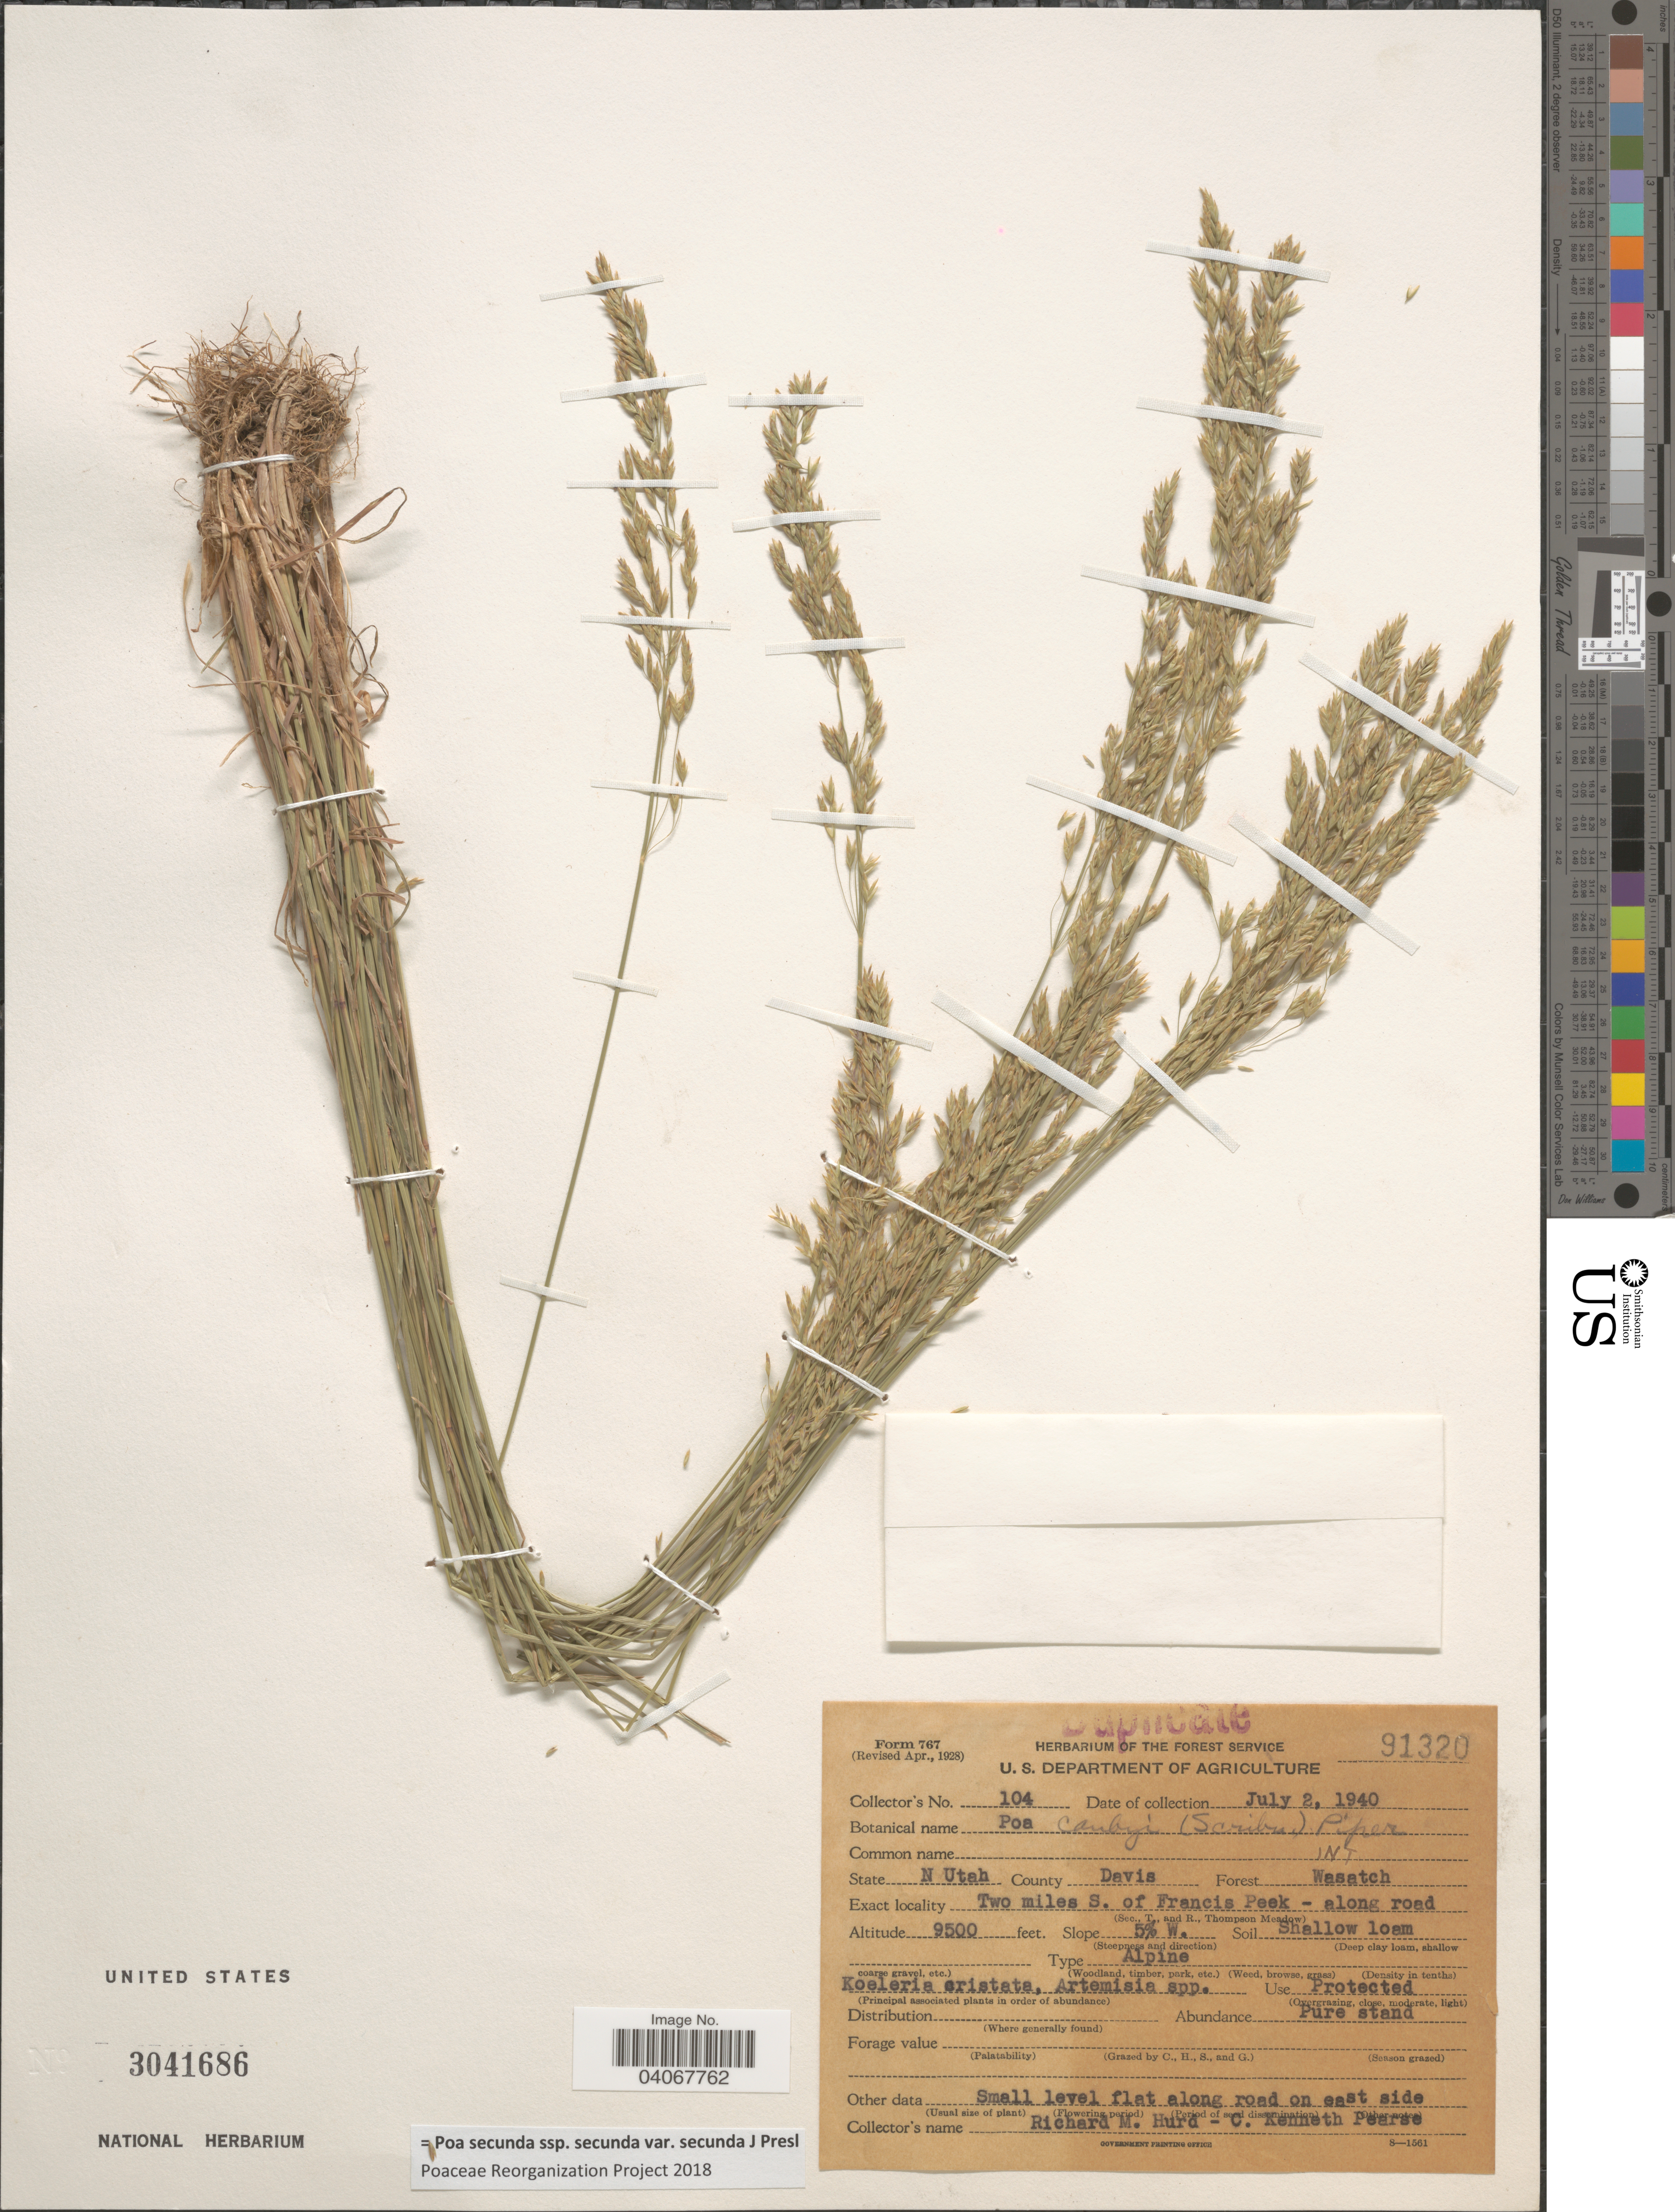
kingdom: Plantae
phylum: Tracheophyta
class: Liliopsida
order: Poales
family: Poaceae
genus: Poa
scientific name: Poa secunda subsp. secunda var. secunda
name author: J. Presl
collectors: R. Hurd & C. Pearse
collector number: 104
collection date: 1940-07-02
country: United States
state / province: Utah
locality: State N Utah. County Davis. Forest Wasatch. Two miles S. of Francis Peak - along road.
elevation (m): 2896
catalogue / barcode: US 3041686